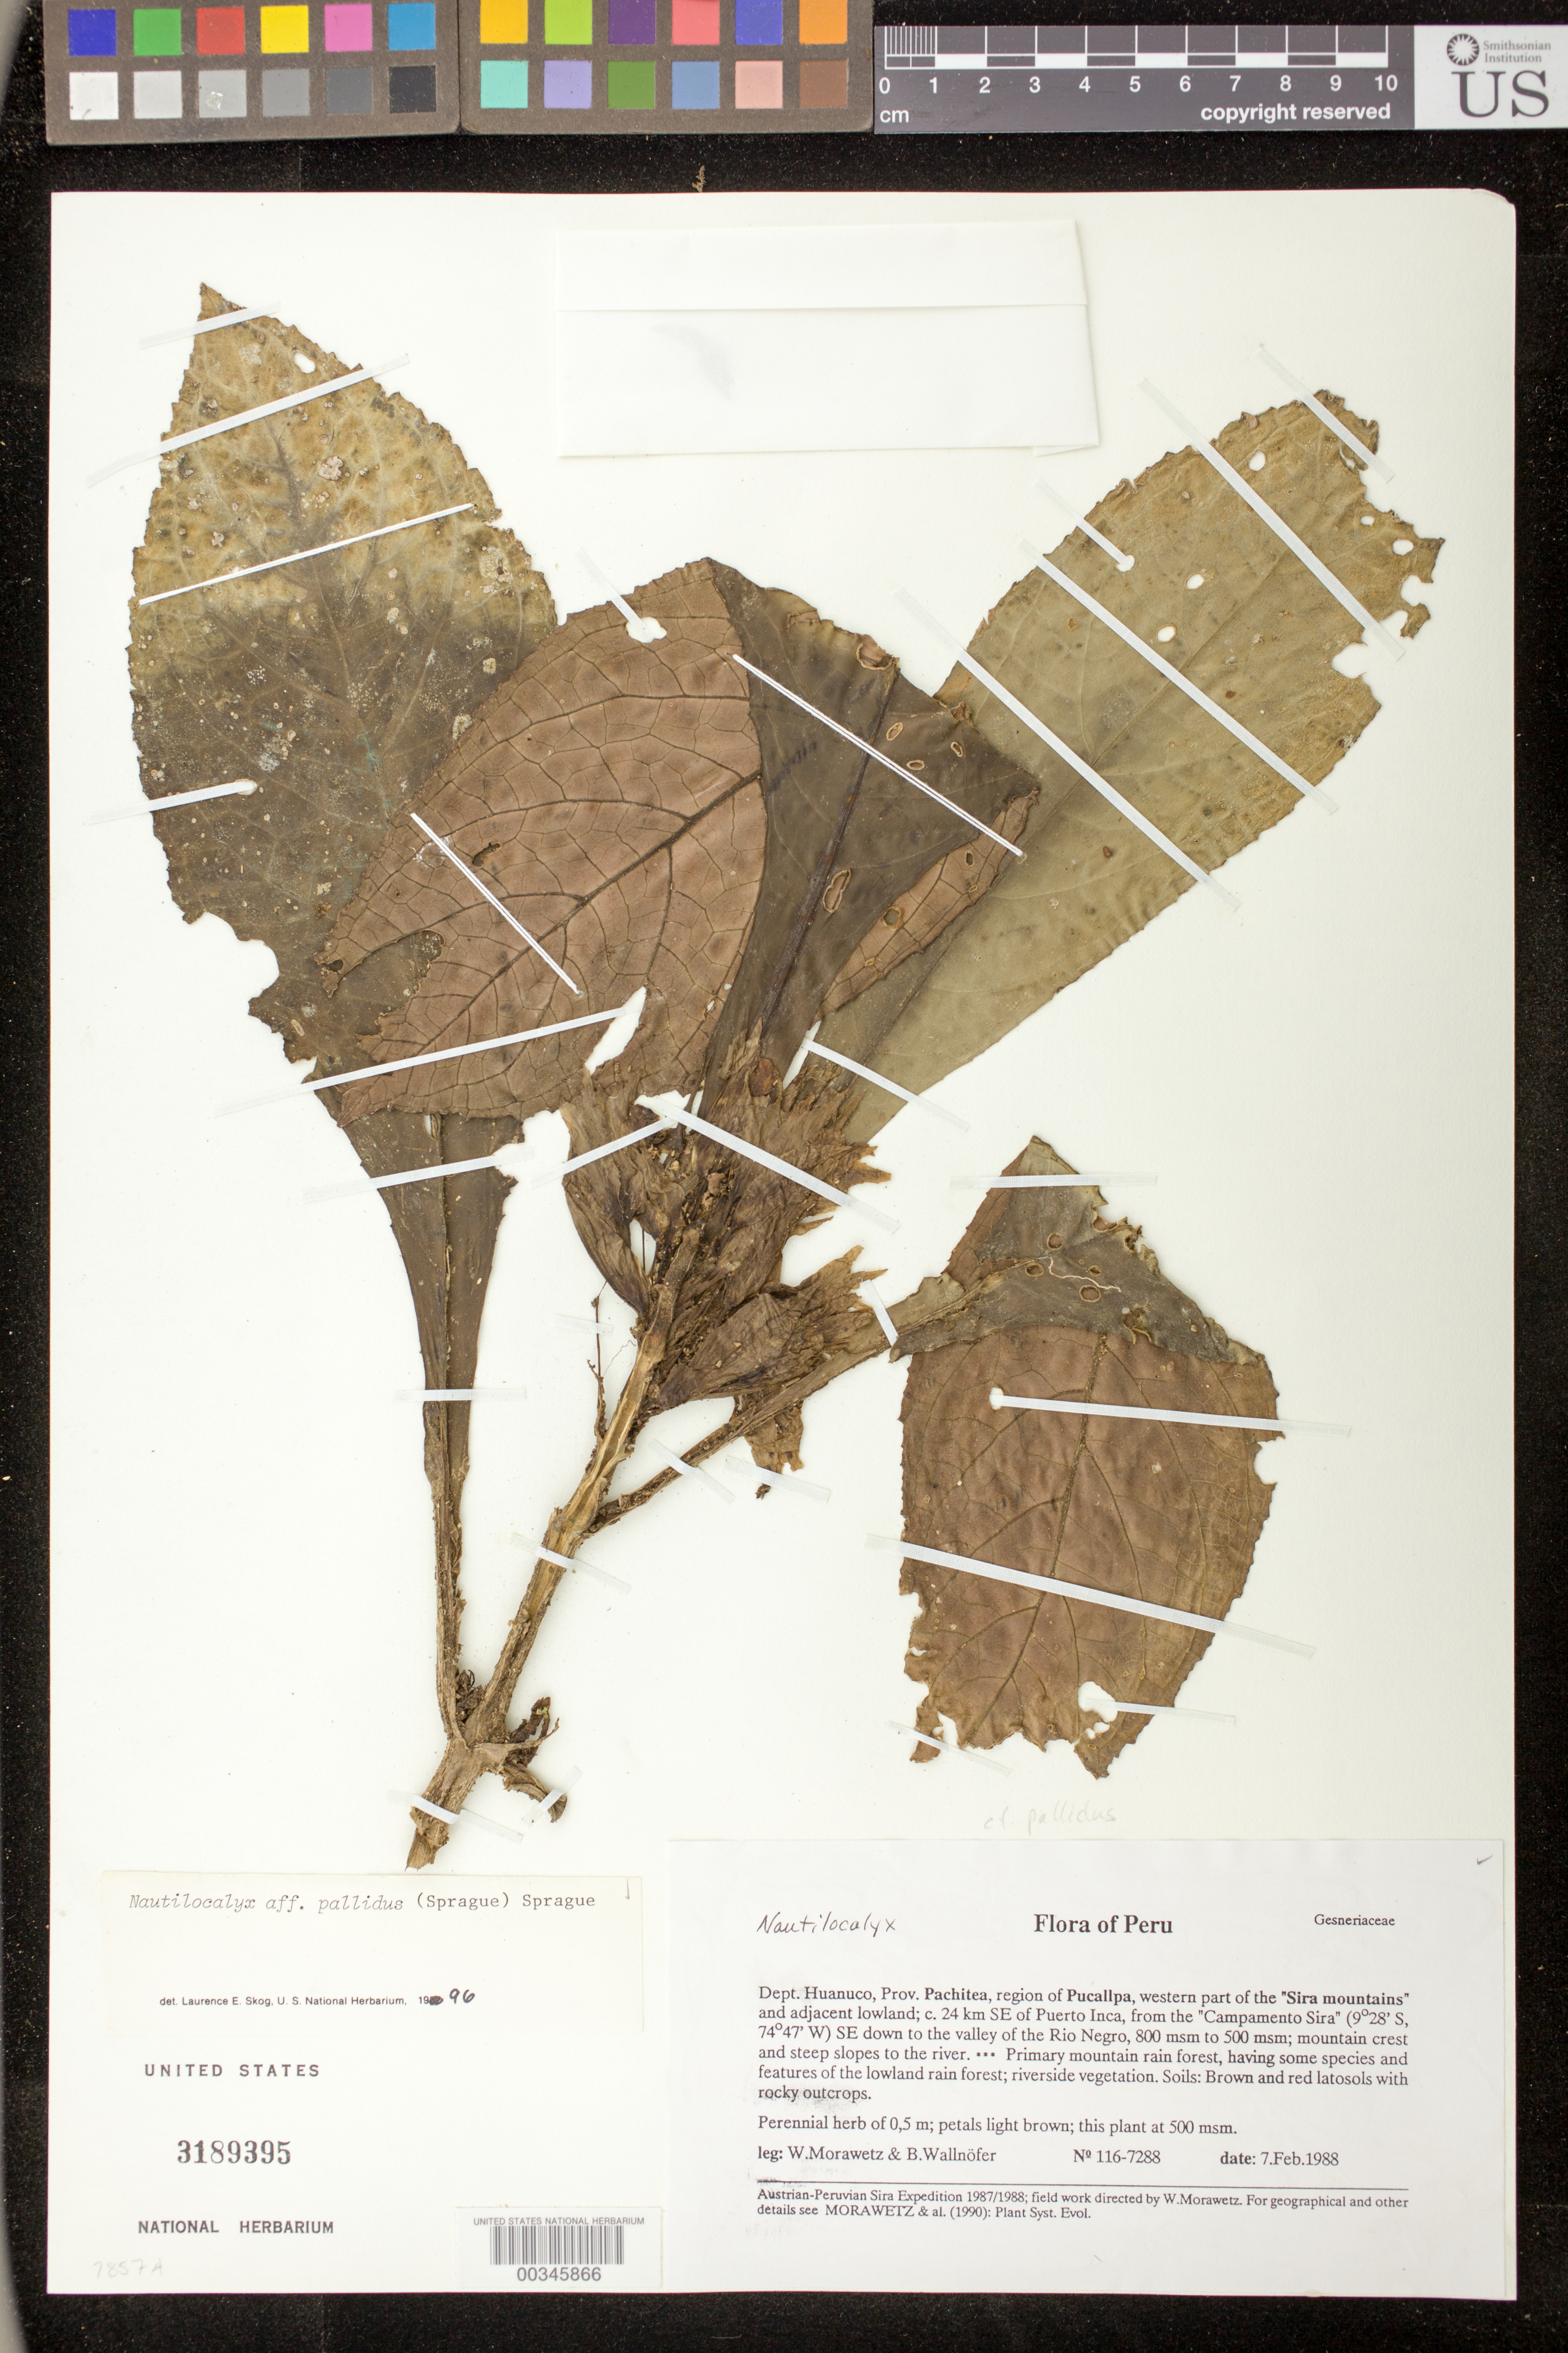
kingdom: Plantae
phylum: Tracheophyta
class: Magnoliopsida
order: Lamiales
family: Gesneriaceae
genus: Nautilocalyx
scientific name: Nautilocalyx pallidus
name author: (Sprague) C. Sprague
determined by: Skog, Laurence E.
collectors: W. Morawetz & B. Wallnöfer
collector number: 116- 7288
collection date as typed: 07 Feb 1988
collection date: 1988-02-07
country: Peru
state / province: Huánuco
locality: Prov. Pachitea, region of Pucallpa, western part of the "Sira mountains" and adjacent lowland; c. 24 km SE of Puerto Inca, from the "Campamento Sira" SE down to the valley of the Rio Negro, mountain crest and steep slopes to the river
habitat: Primary mountain rain forest, having some species and features of the lowland rain forest; riverside vegetation. Soils: brown and red latosols with rocky outcrops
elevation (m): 500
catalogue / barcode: US 3189395